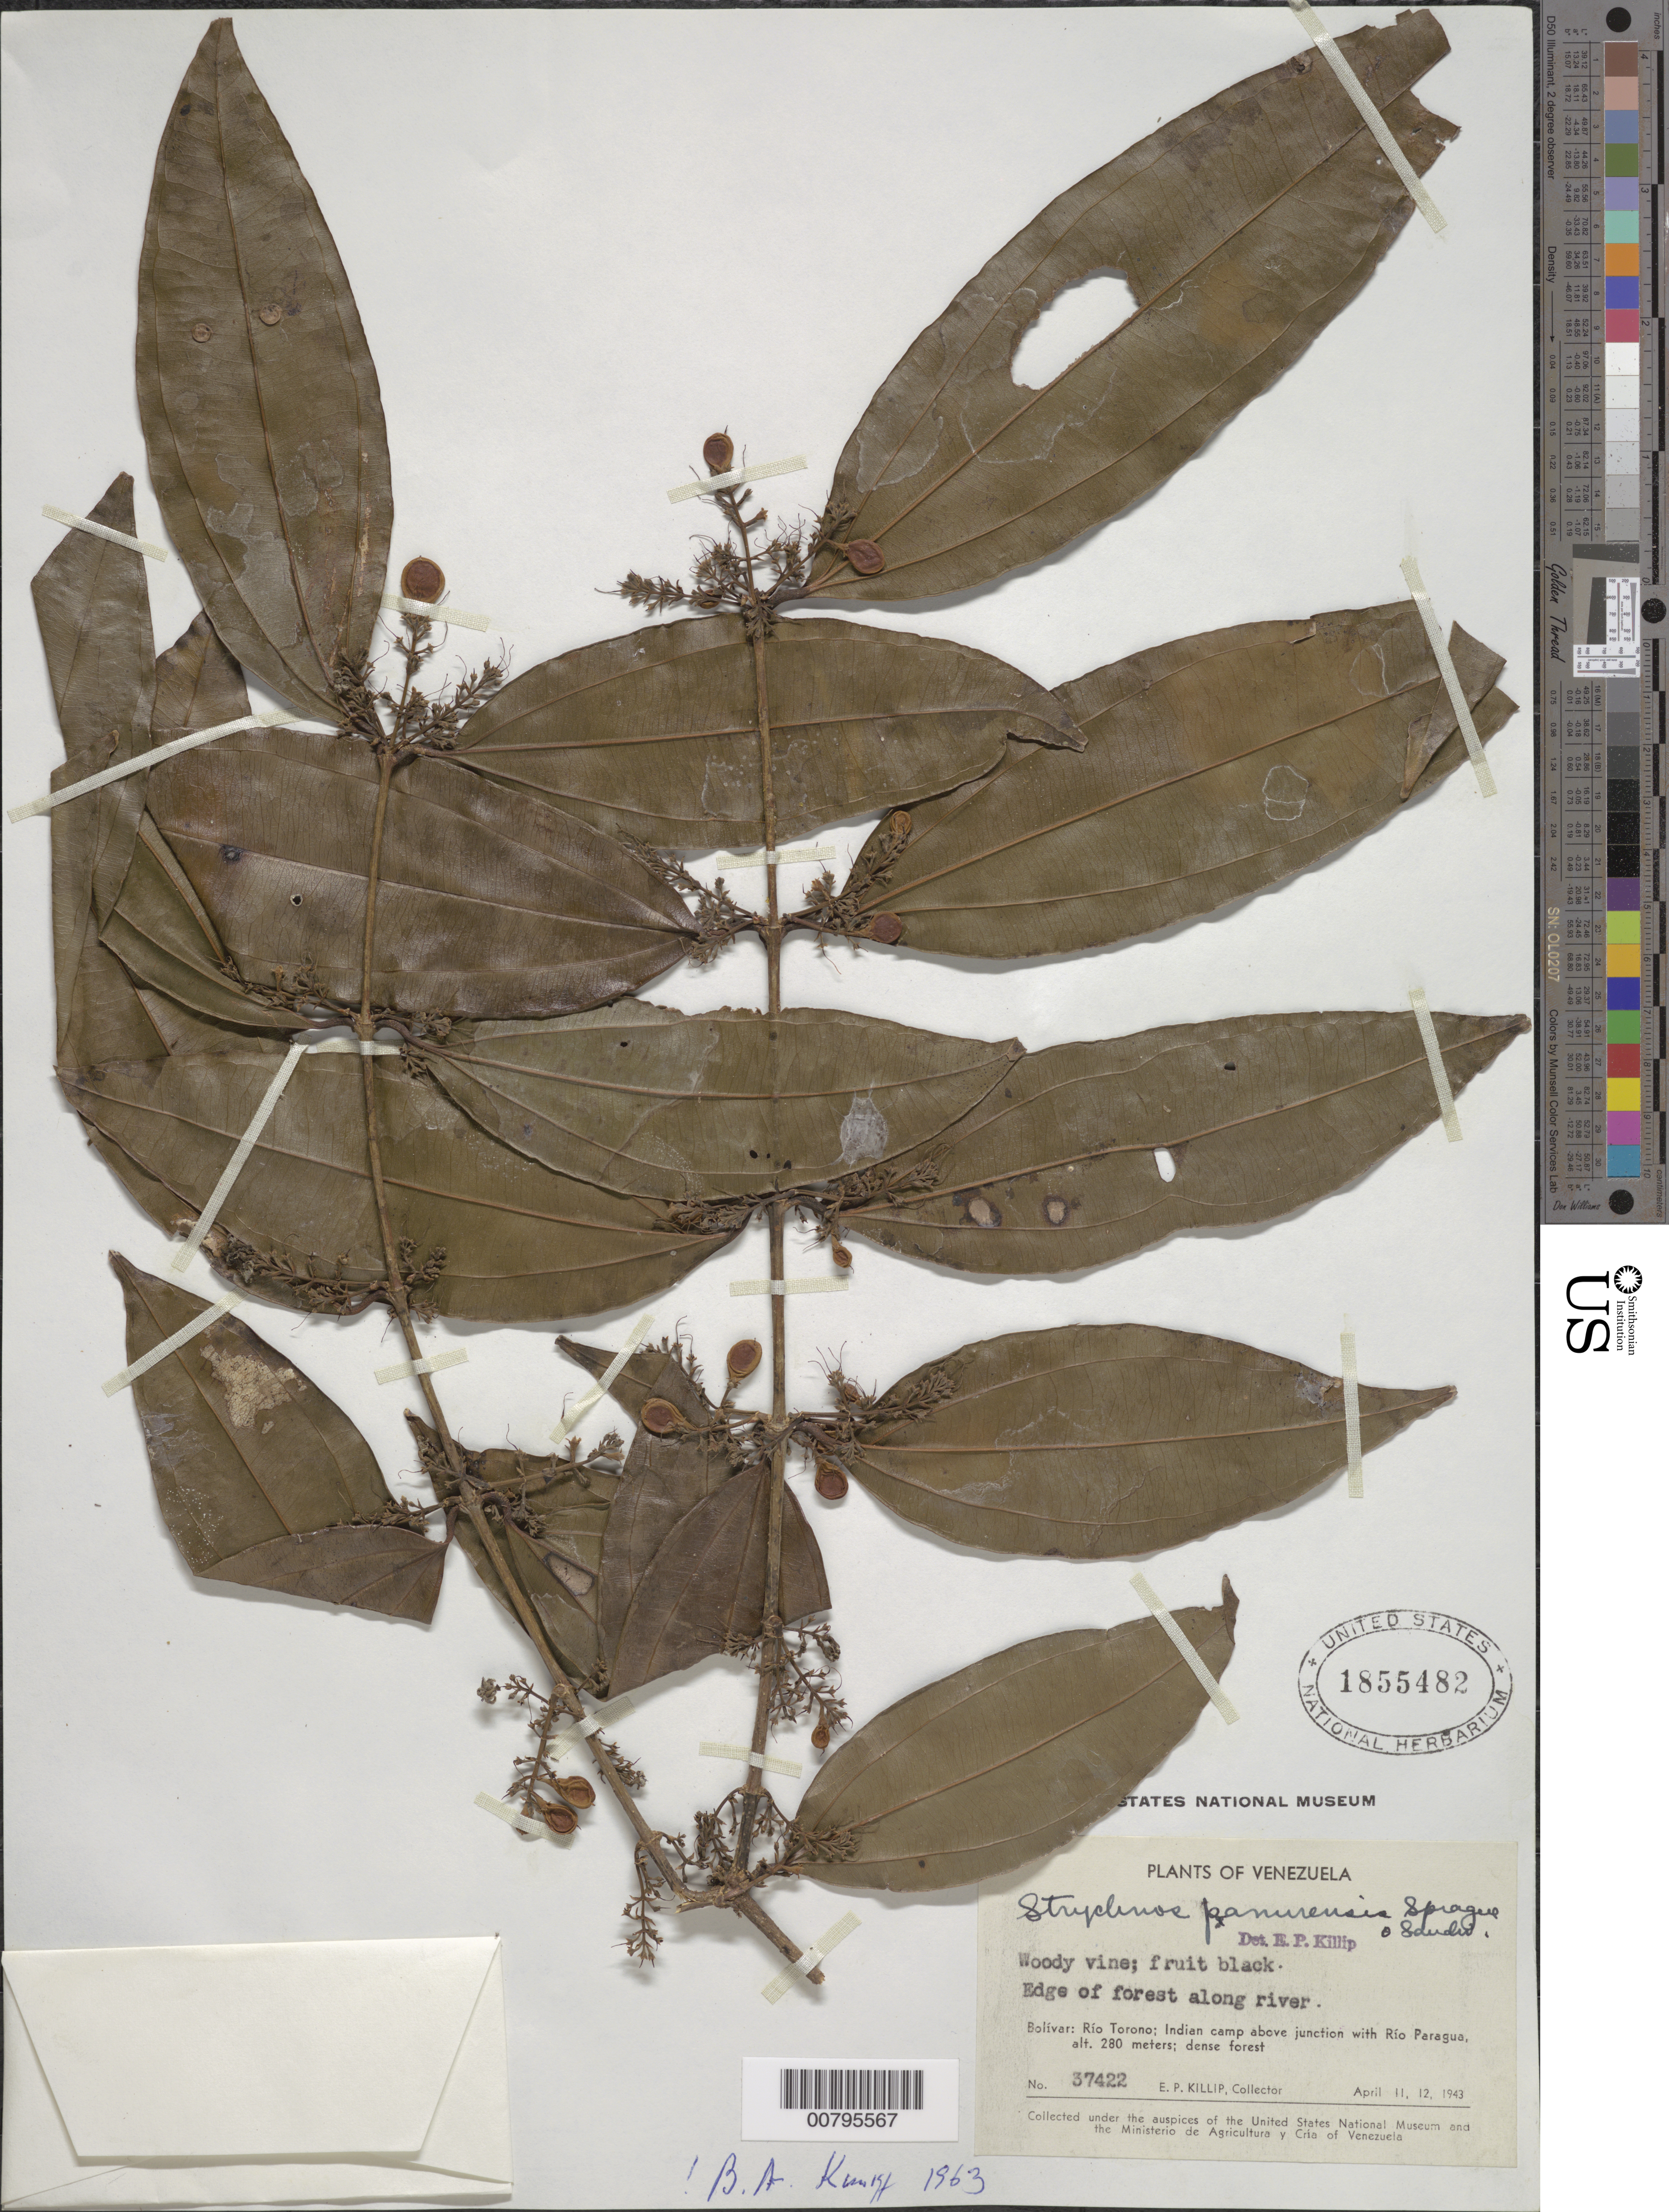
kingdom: Plantae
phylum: Tracheophyta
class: Magnoliopsida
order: Gentianales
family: Loganiaceae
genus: Strychnos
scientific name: Strychnos panurensis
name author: Sprague & Sandwith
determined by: Krukoff, B. A.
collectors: E. P. Killip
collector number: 37422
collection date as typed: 11-Apr-43 to 12-Apr-43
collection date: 1943-04-11/1943-04-12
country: Venezuela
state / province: Bolívar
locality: Río Torono, Indian camp above junction with Río Paragua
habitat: Edge of forest, along river; dense forest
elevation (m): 280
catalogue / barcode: US 1855482